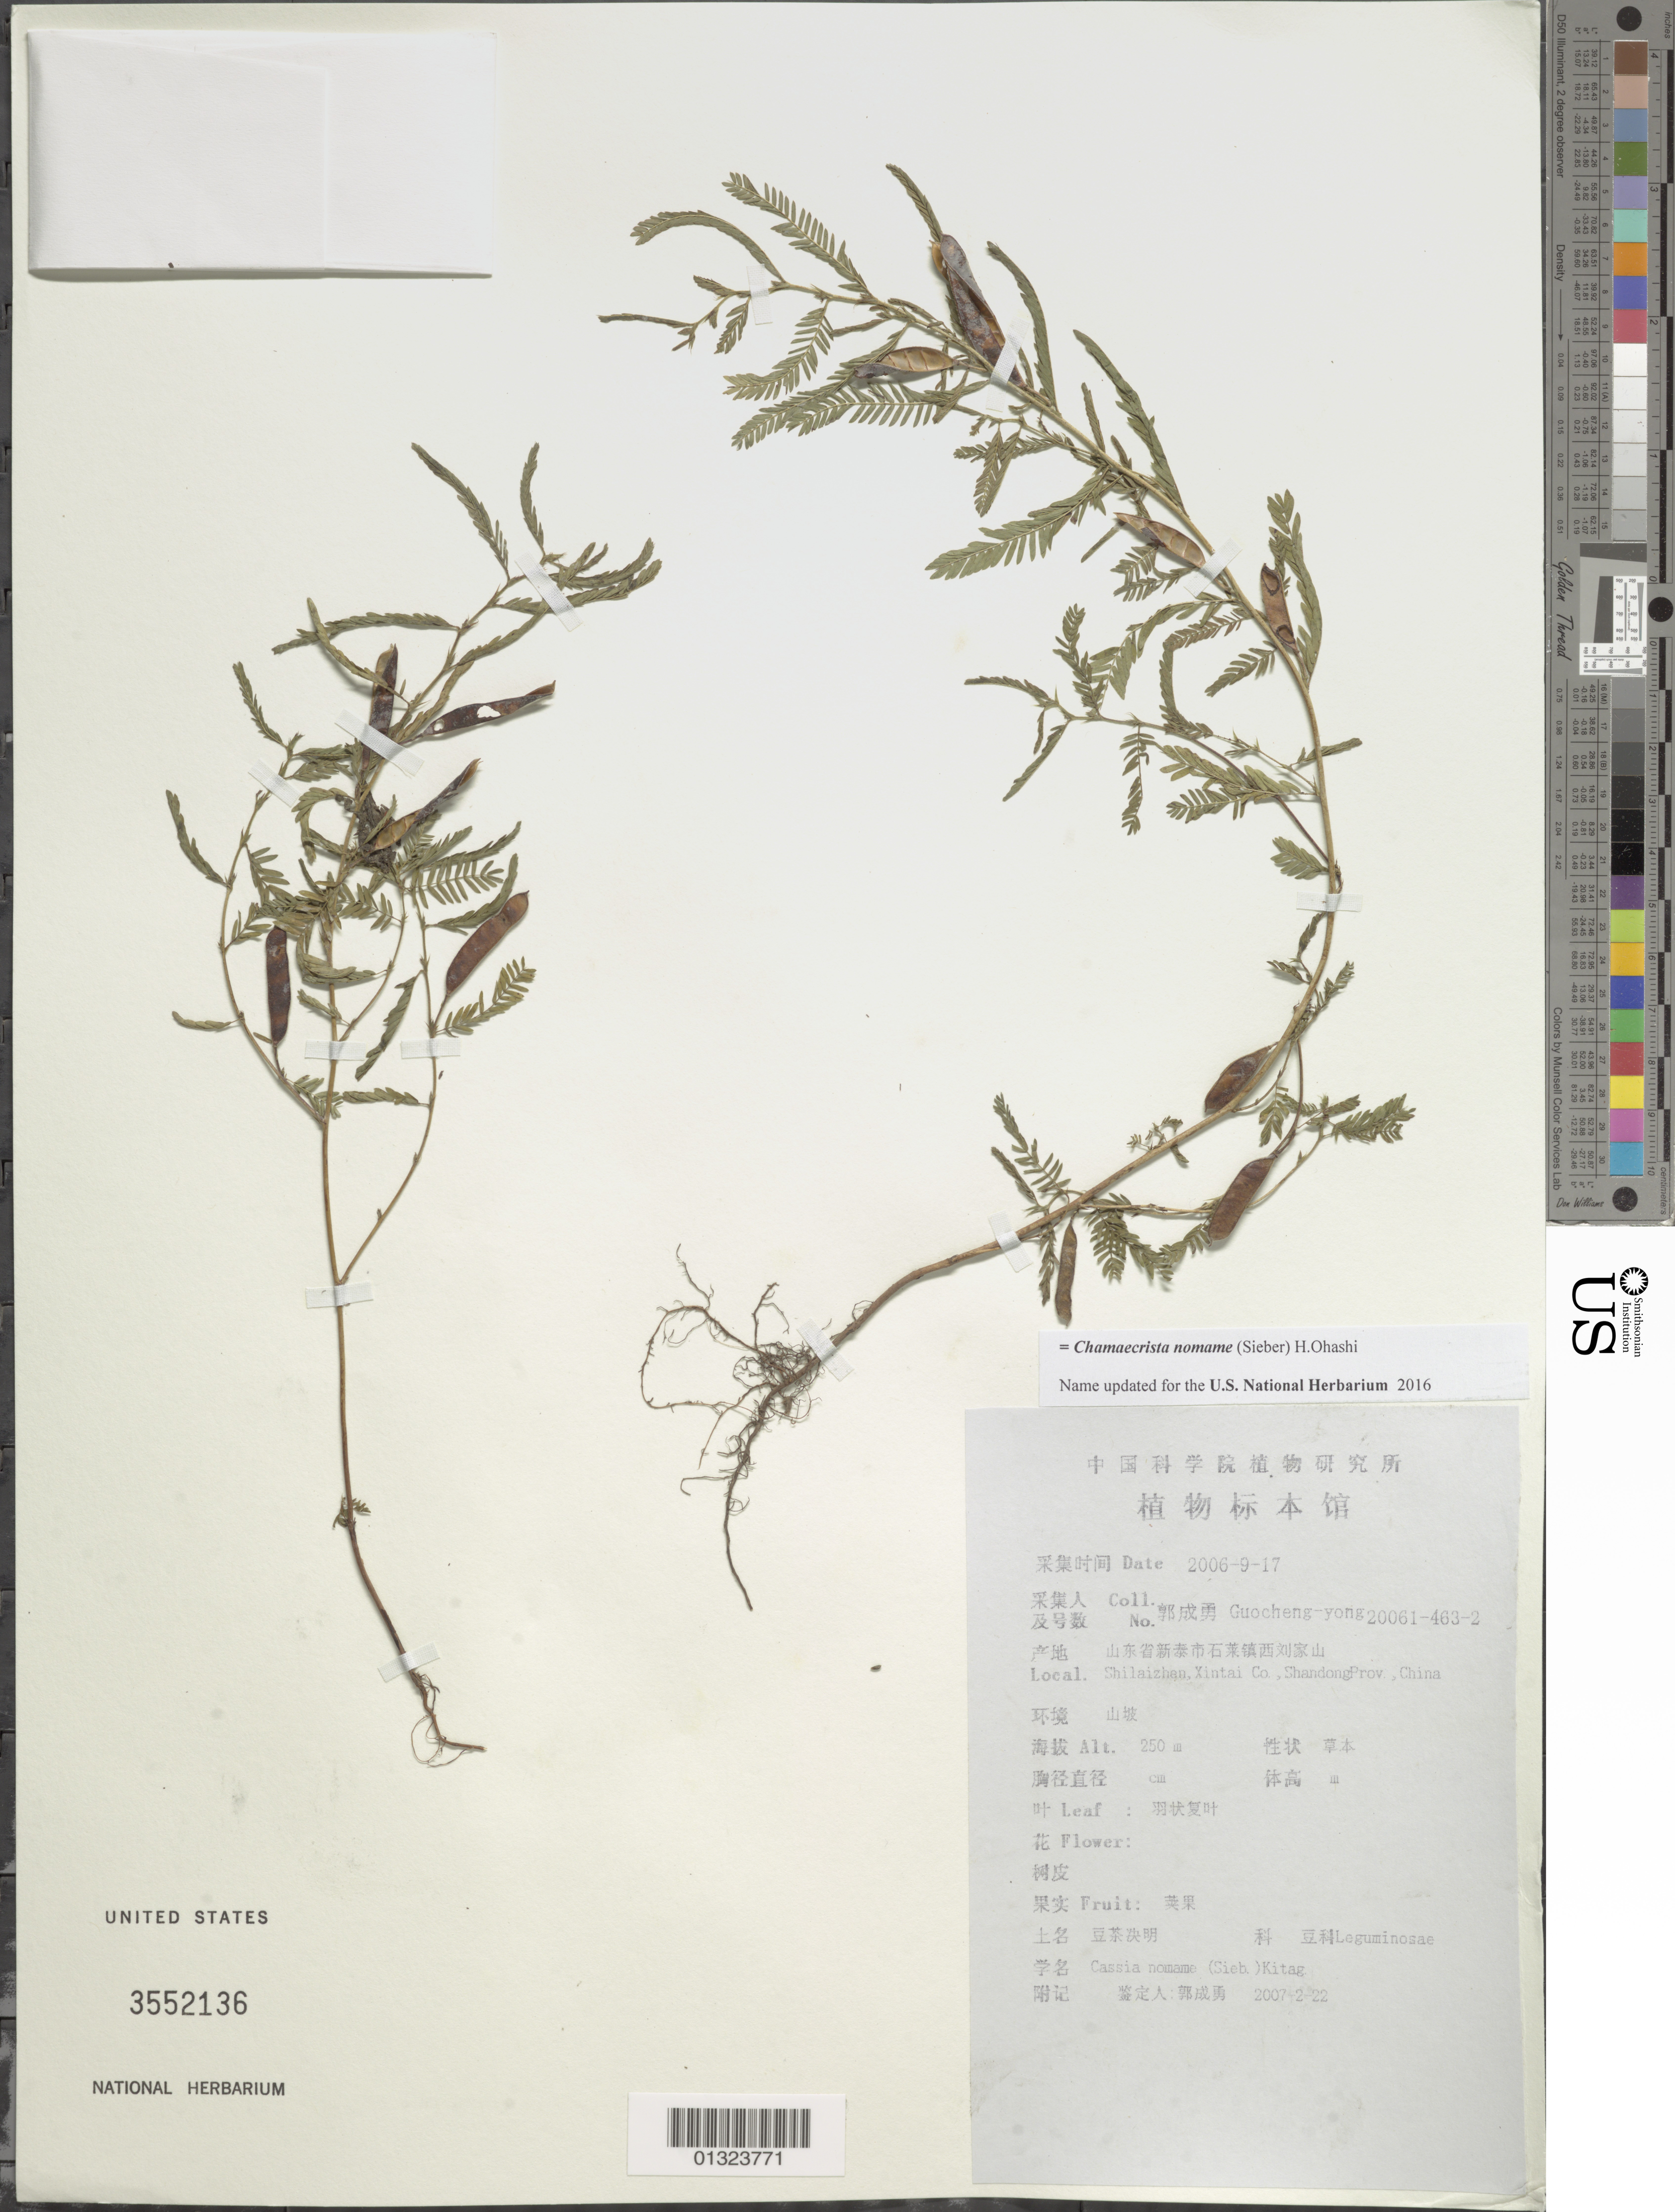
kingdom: Plantae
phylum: Tracheophyta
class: Magnoliopsida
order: Fabales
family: Fabaceae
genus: Chamaecrista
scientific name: Chamaecrista nomame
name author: (Sieber) H. Ohashi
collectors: Guo cheng-yong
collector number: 20061-463-2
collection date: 2006-09-11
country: China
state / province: Shandong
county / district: Xintai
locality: Shilaizhen.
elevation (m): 250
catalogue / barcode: US 3552136